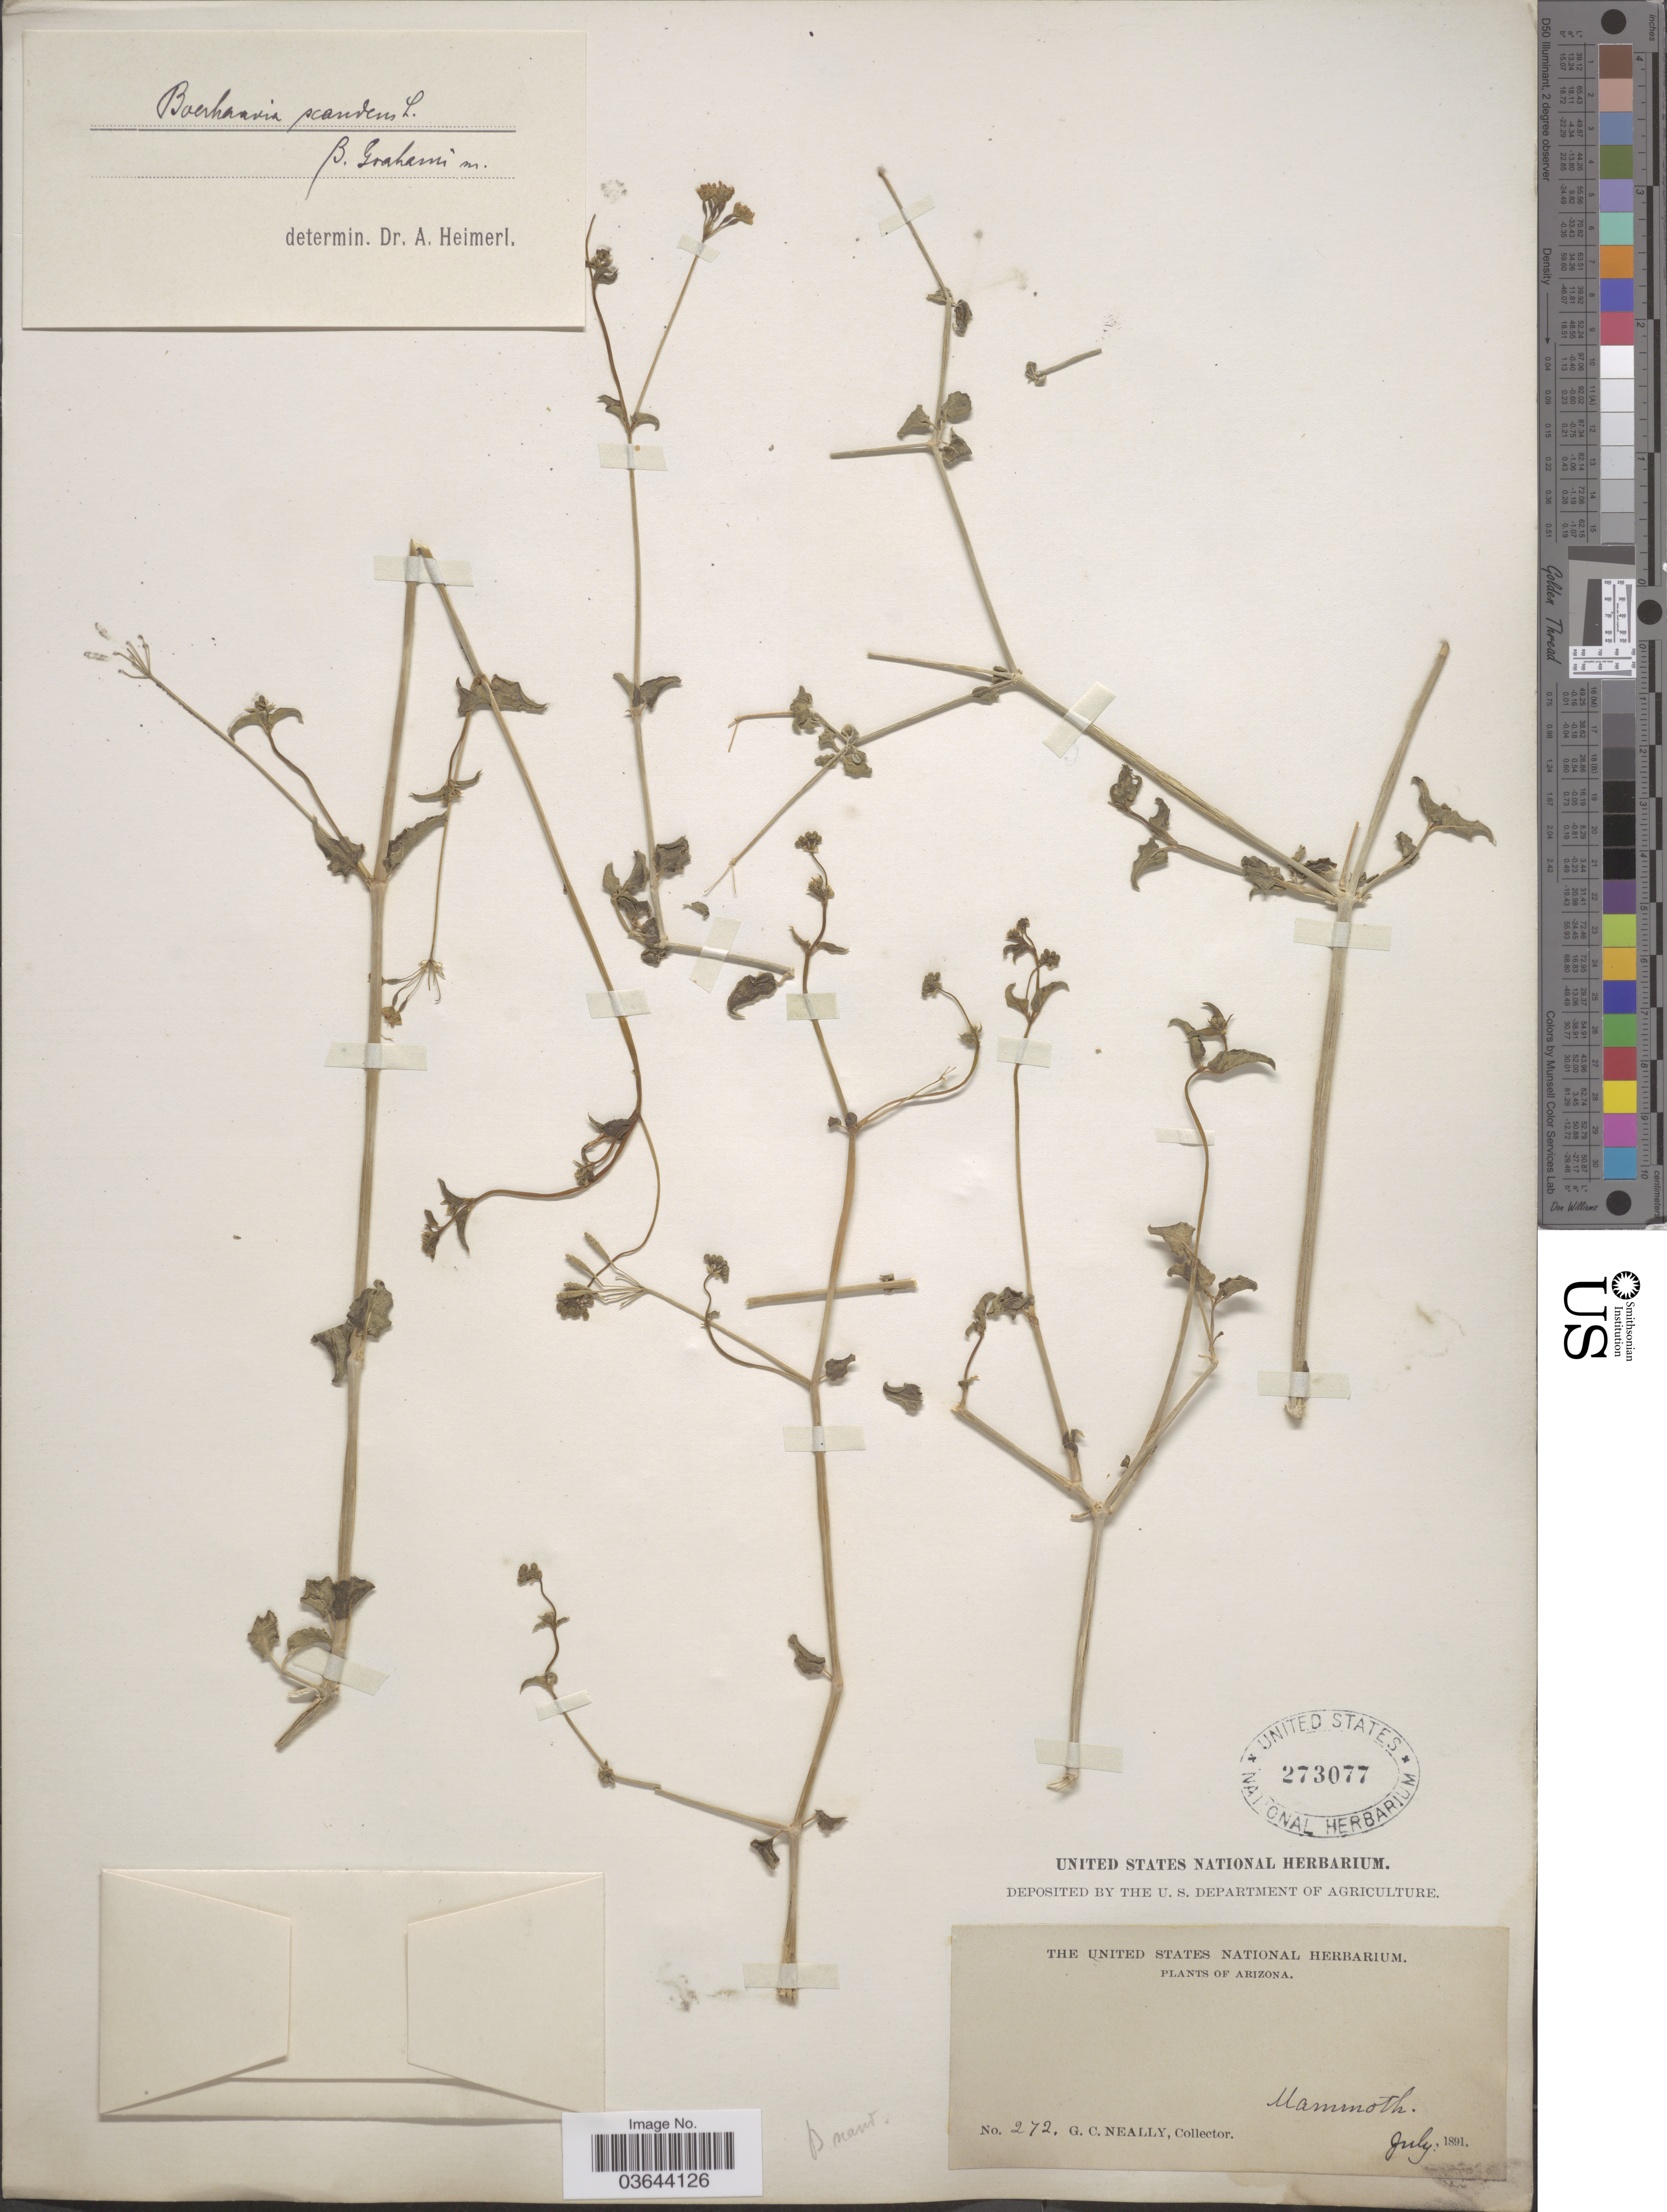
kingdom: Plantae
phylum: Tracheophyta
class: Magnoliopsida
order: Caryophyllales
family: Nyctaginaceae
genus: Commicarpus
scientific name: Commicarpus sp.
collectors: G. Neally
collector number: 272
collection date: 1891-07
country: United States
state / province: Arizona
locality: Mammoth.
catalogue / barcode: US 273077